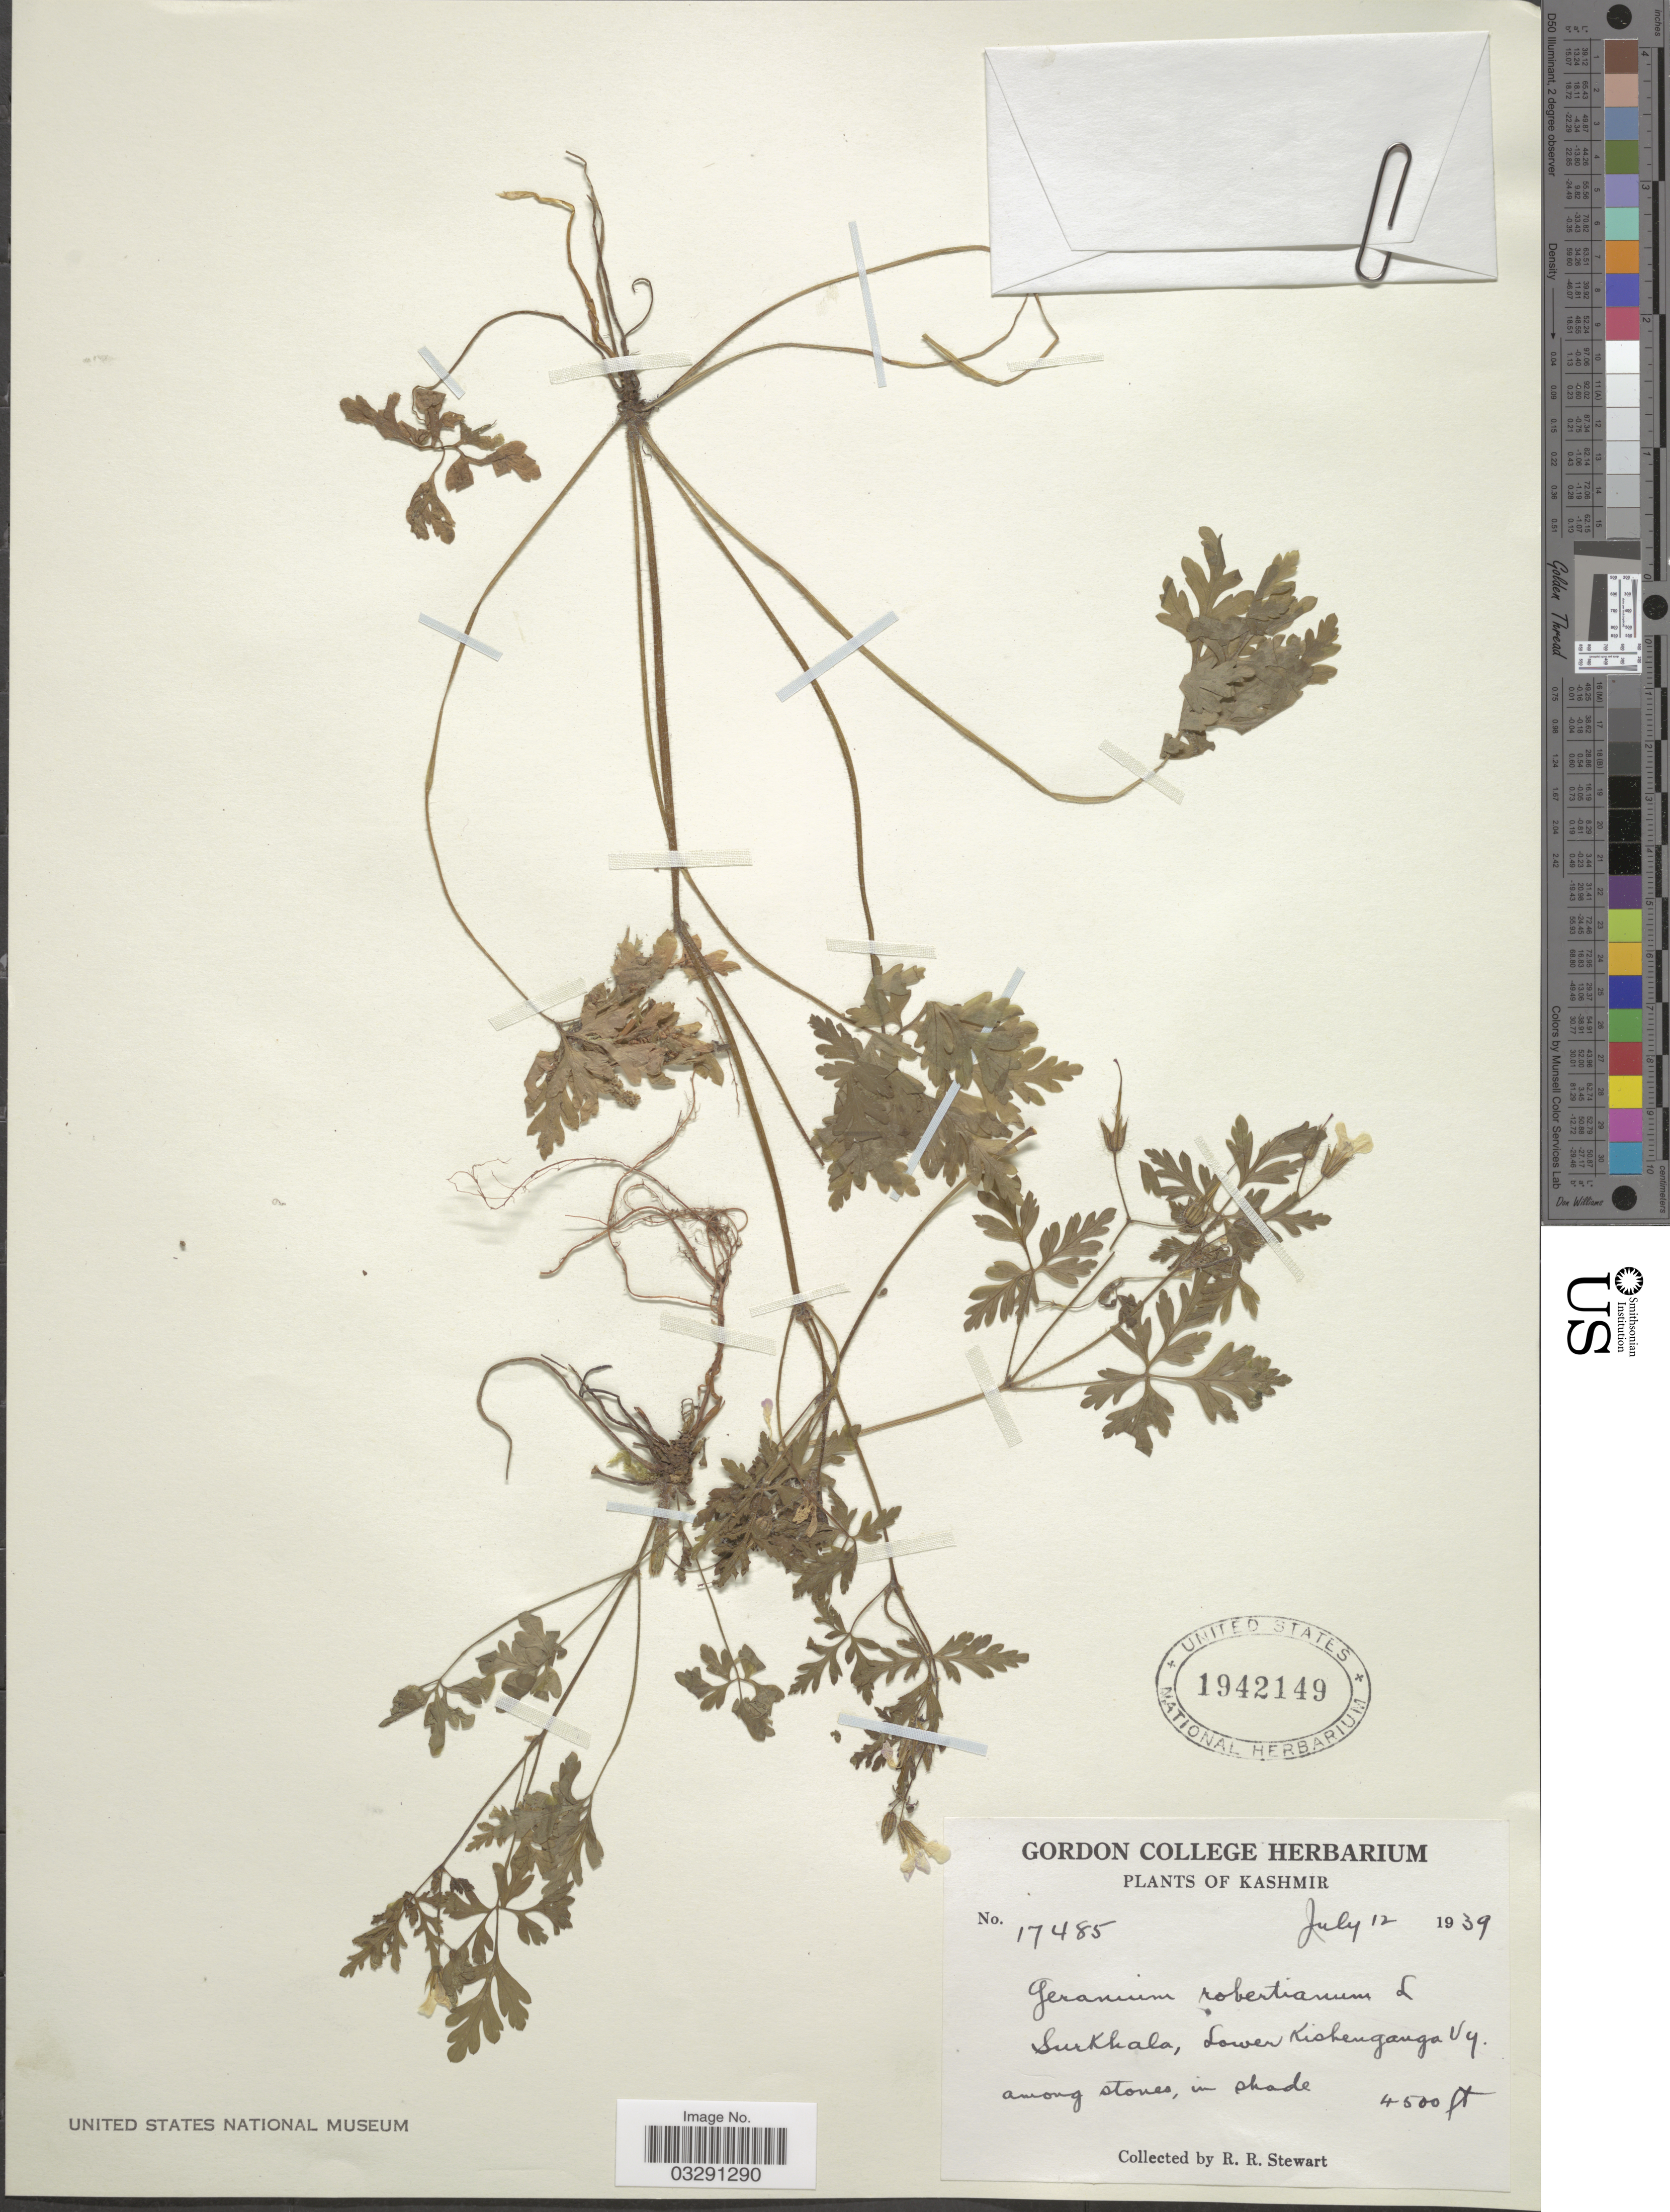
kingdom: Plantae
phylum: Tracheophyta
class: Magnoliopsida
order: Geraniales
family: Geraniaceae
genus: Geranium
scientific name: Geranium robertianum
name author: L.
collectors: R. Stewart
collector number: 17485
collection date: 1939-07-12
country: India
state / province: Jammu and Kashmir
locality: Kashmir, Surkhala, Lower Kishenganga Vy.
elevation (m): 1372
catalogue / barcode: US 1942149